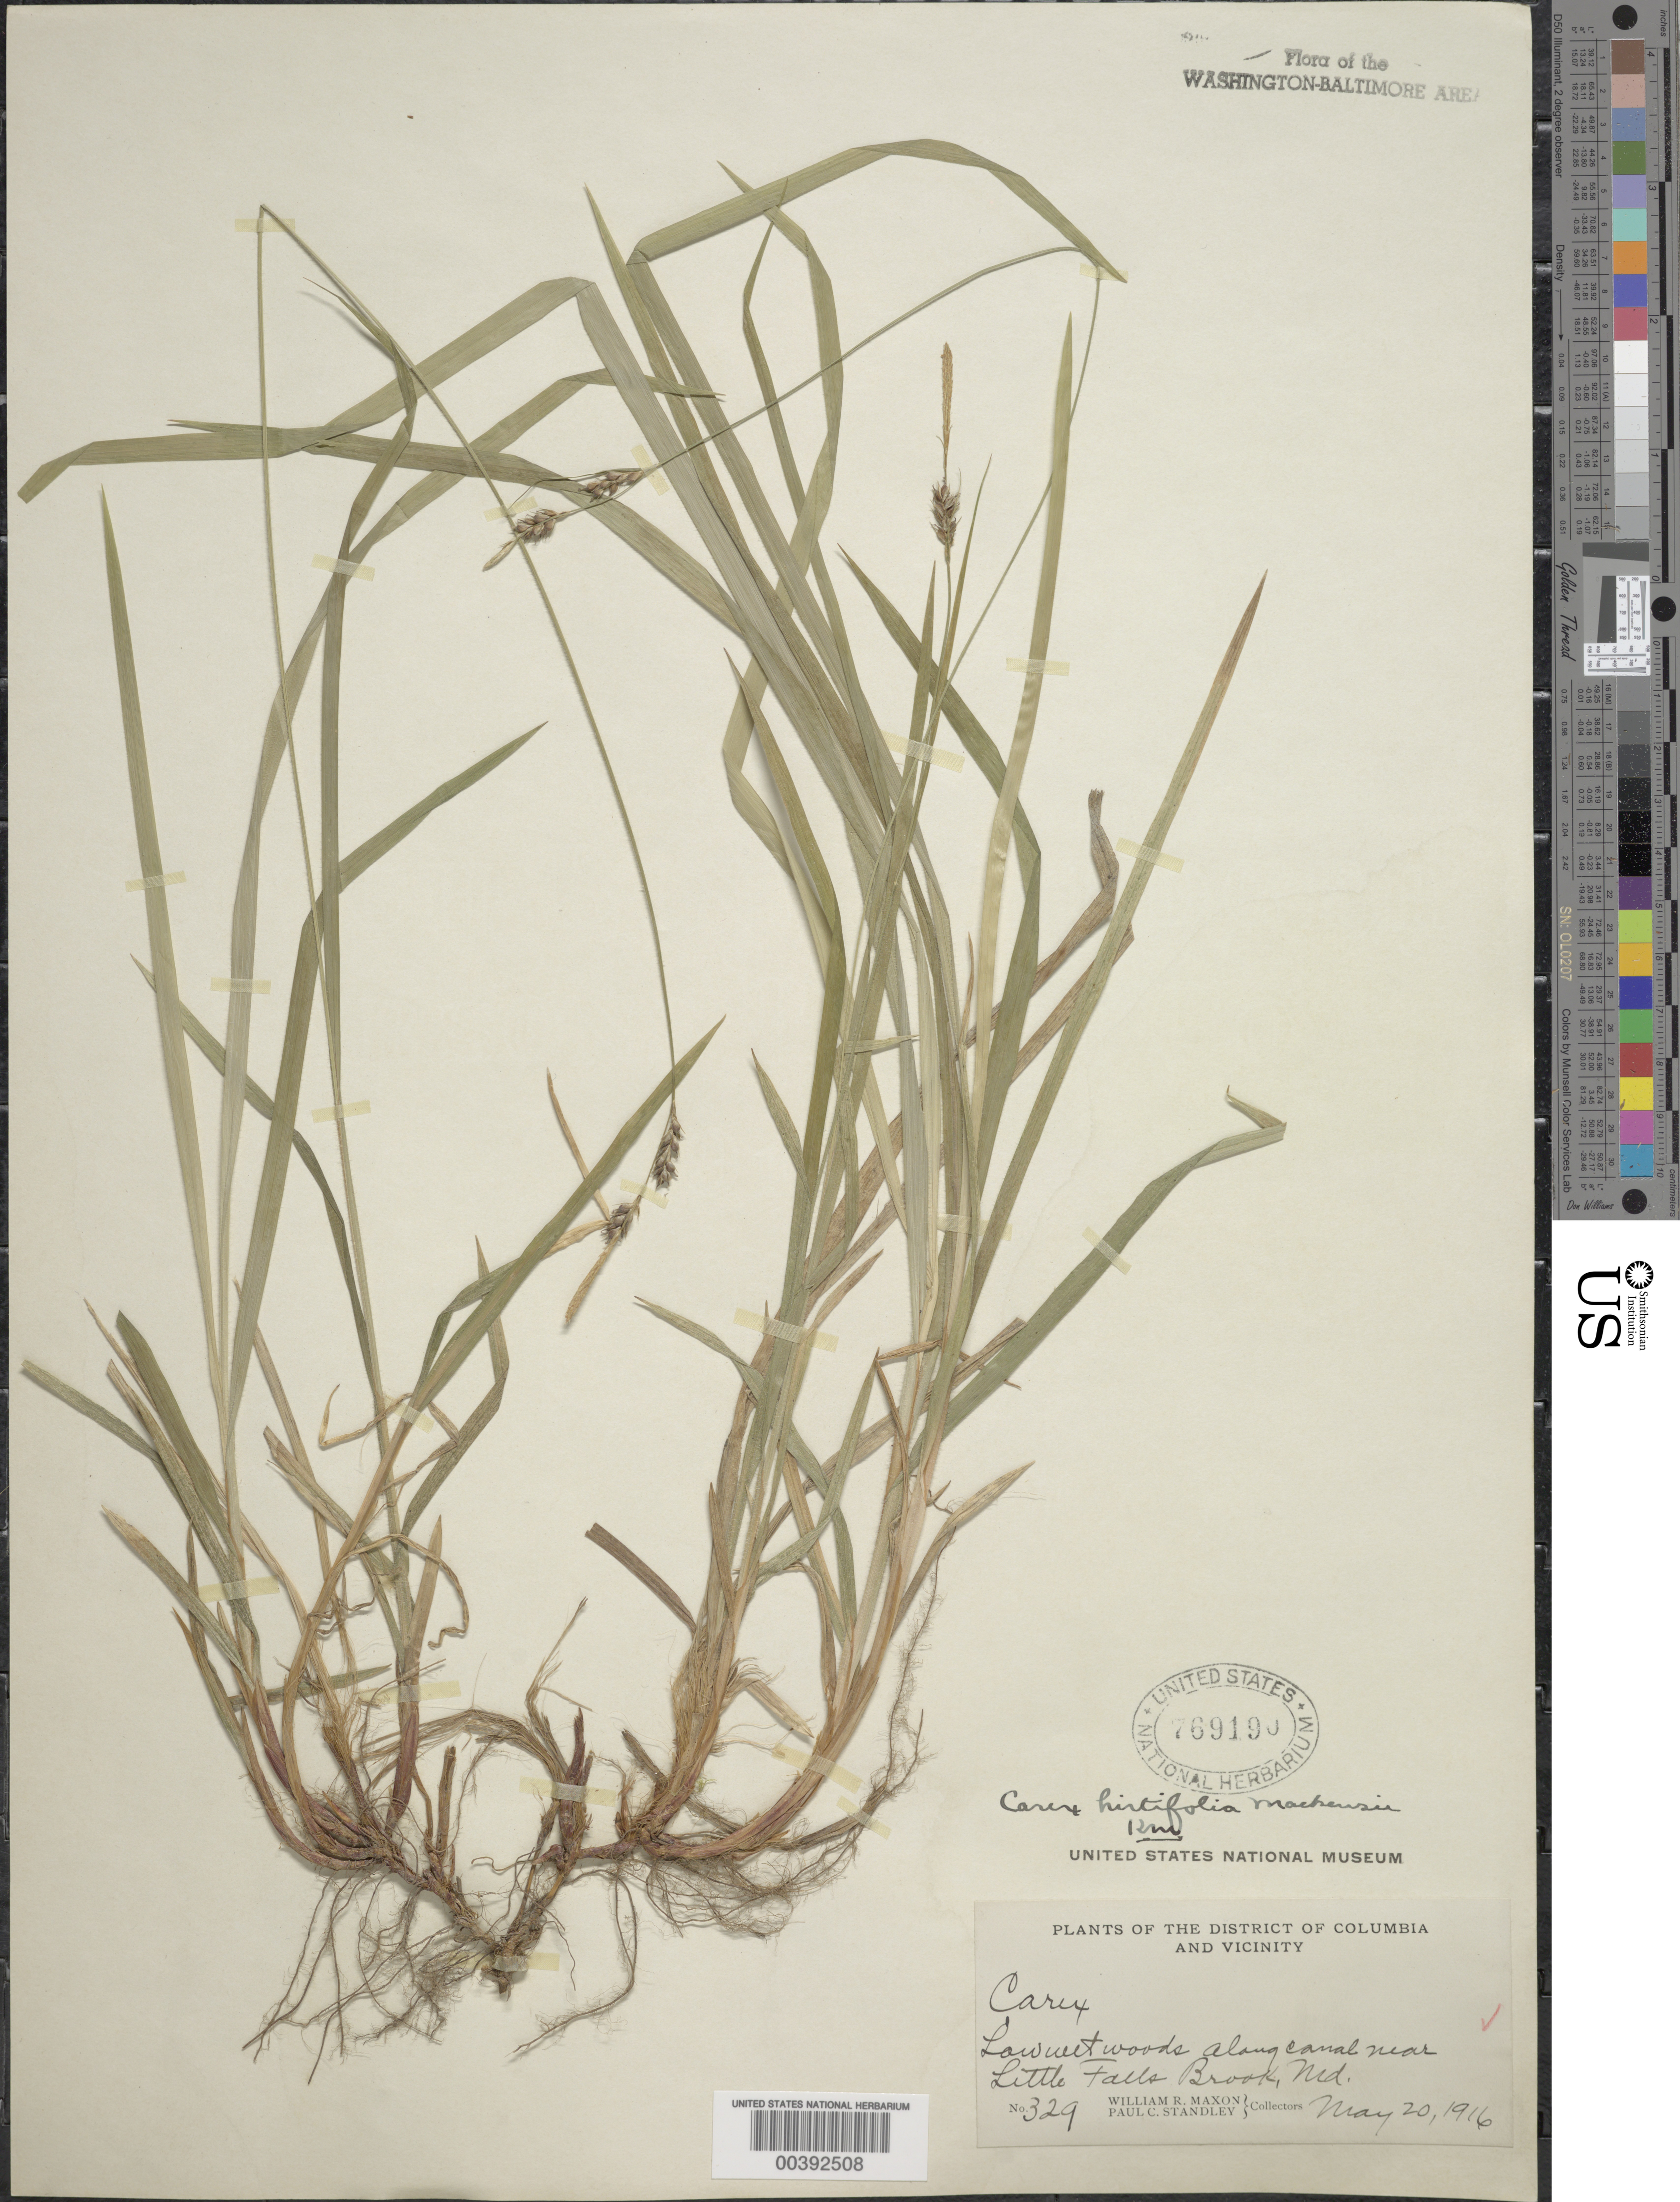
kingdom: Plantae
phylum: Tracheophyta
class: Liliopsida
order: Poales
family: Cyperaceae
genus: Carex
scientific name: Carex hirtifolia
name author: Mack.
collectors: W. R. Maxon & P. C. Standley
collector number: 329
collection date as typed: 20 May 1916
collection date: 1916-05-20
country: United States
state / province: Maryland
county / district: Montgomery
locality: C. & O. Canal near Little Falls Brook C. & O. Canal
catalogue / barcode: US 769190